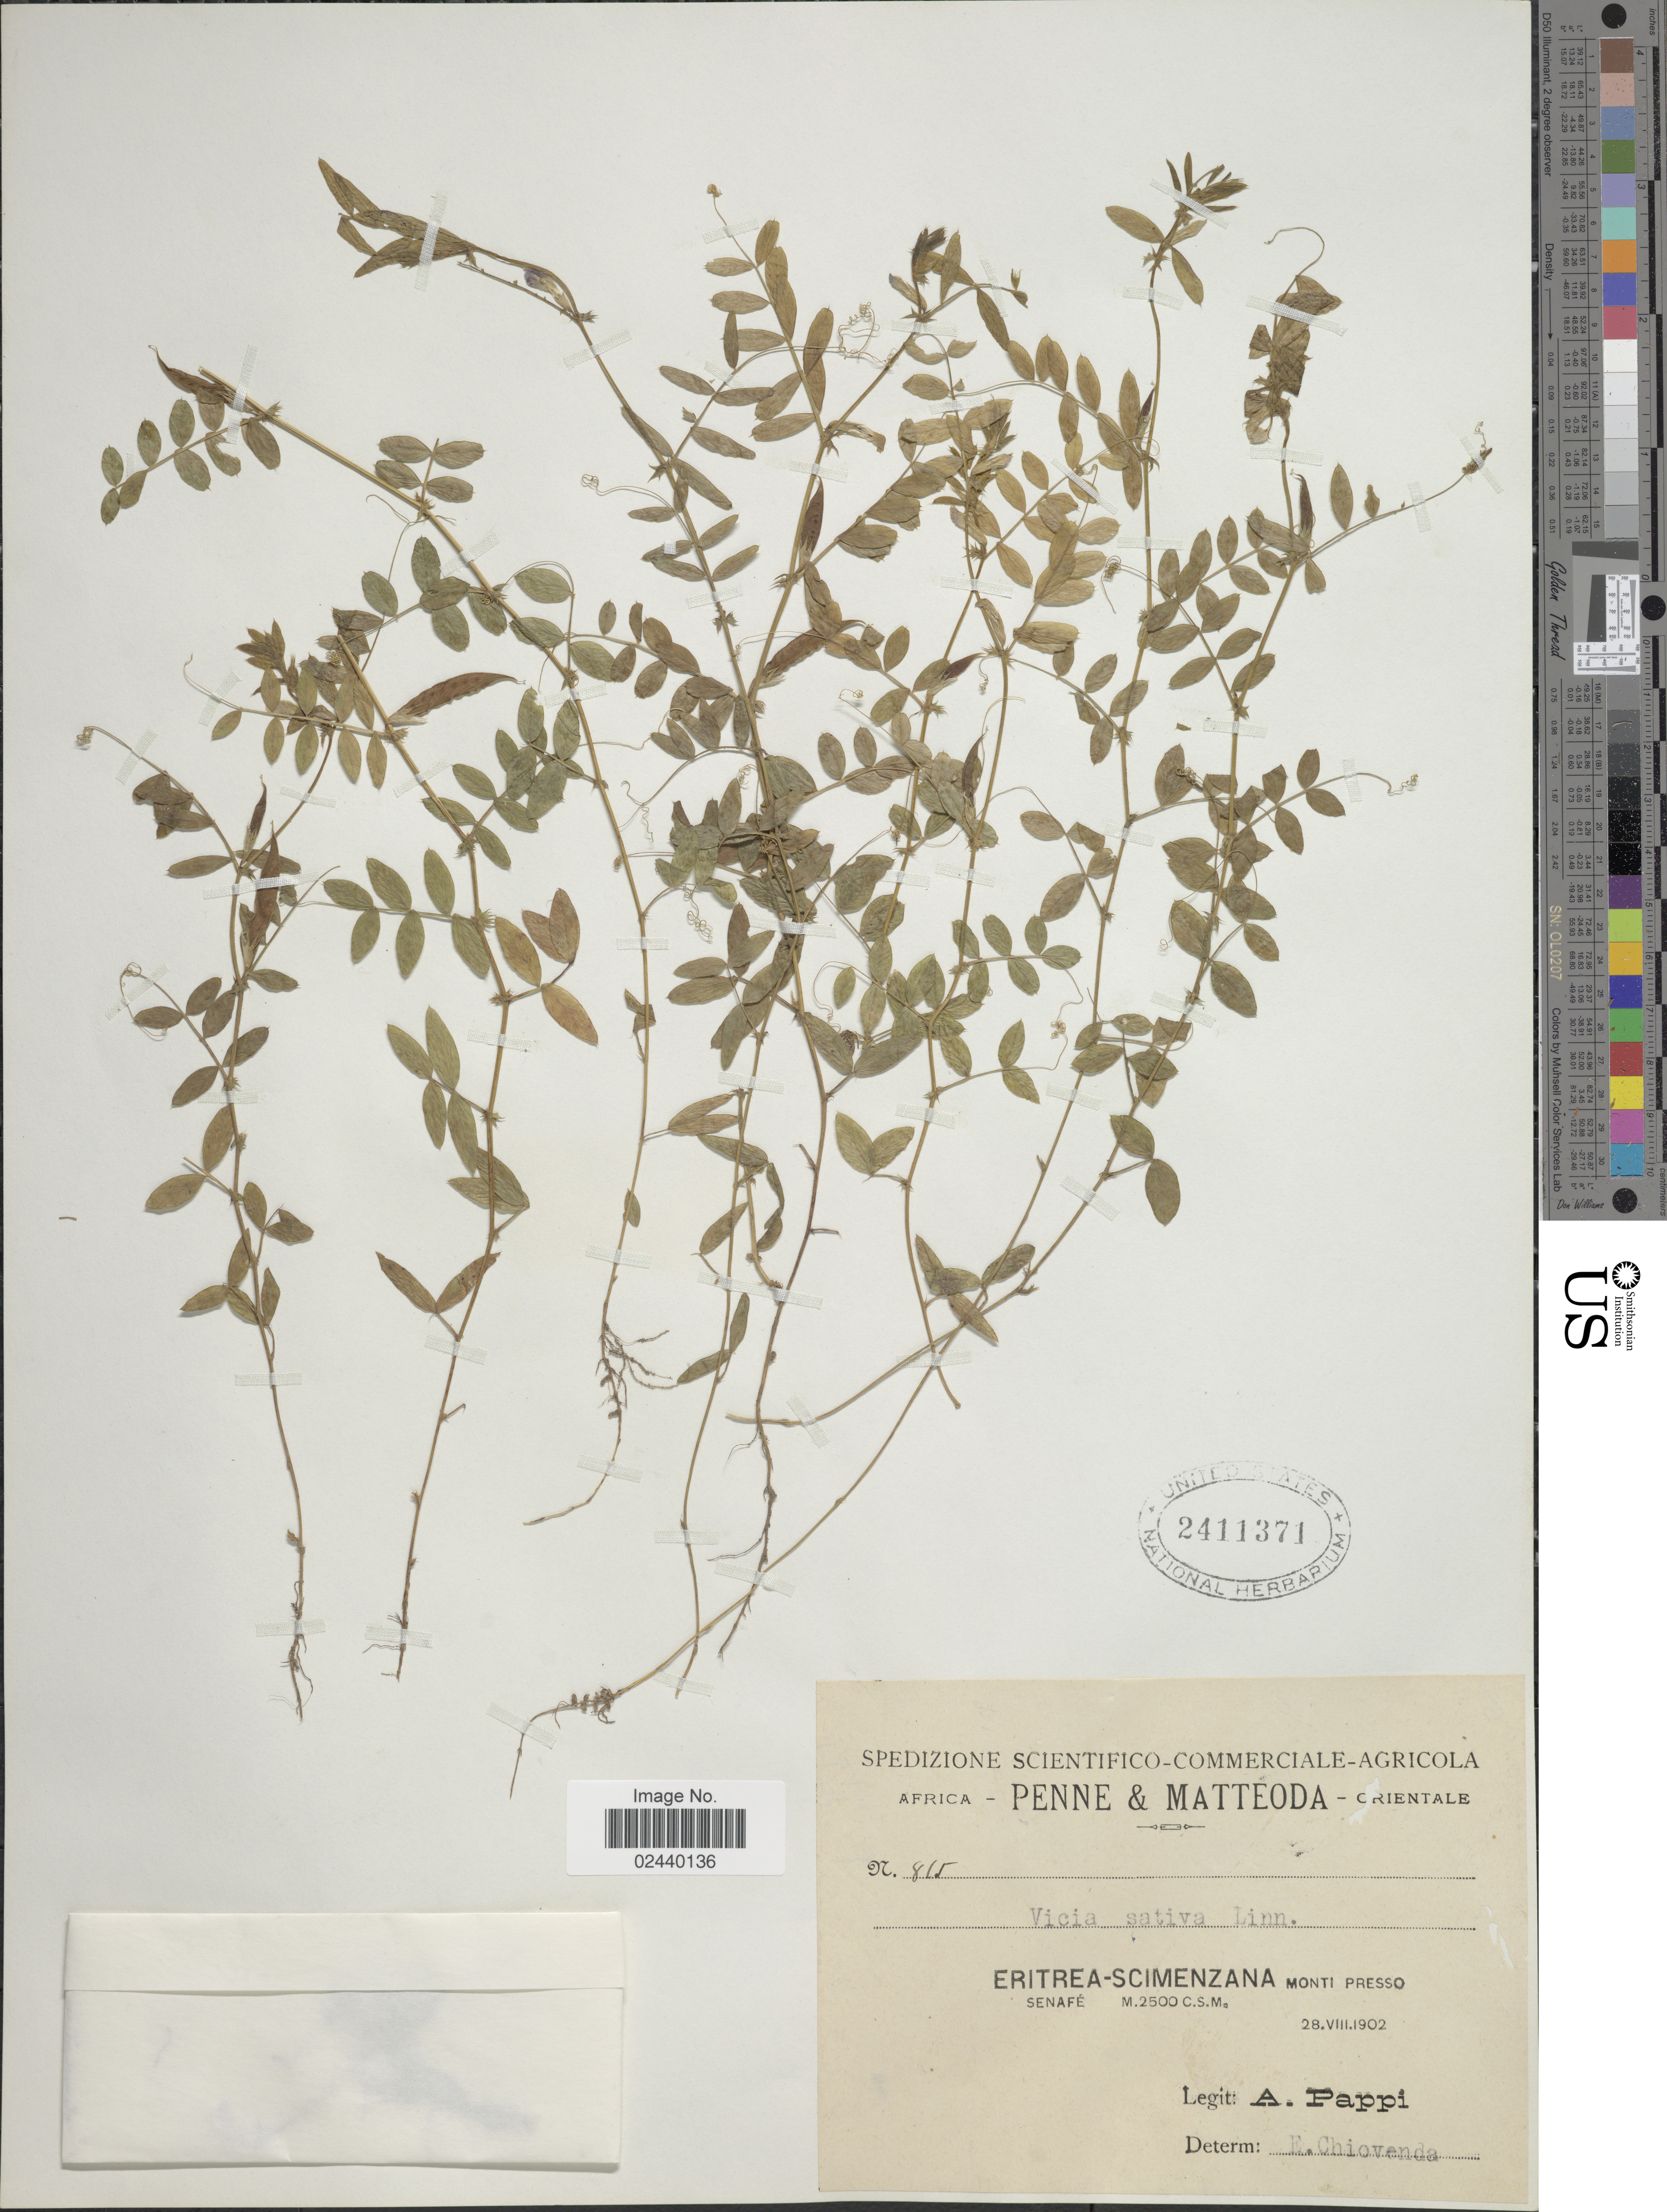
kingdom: Plantae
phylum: Tracheophyta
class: Magnoliopsida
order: Fabales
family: Fabaceae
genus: Vicia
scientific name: Vicia sativa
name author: L.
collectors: A. Pappi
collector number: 815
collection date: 1902-08-28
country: Eritrea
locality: Penne & Matteoda - Orientale, Scimenzana MontiPresso Senafé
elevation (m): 2500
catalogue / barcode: US 2411371